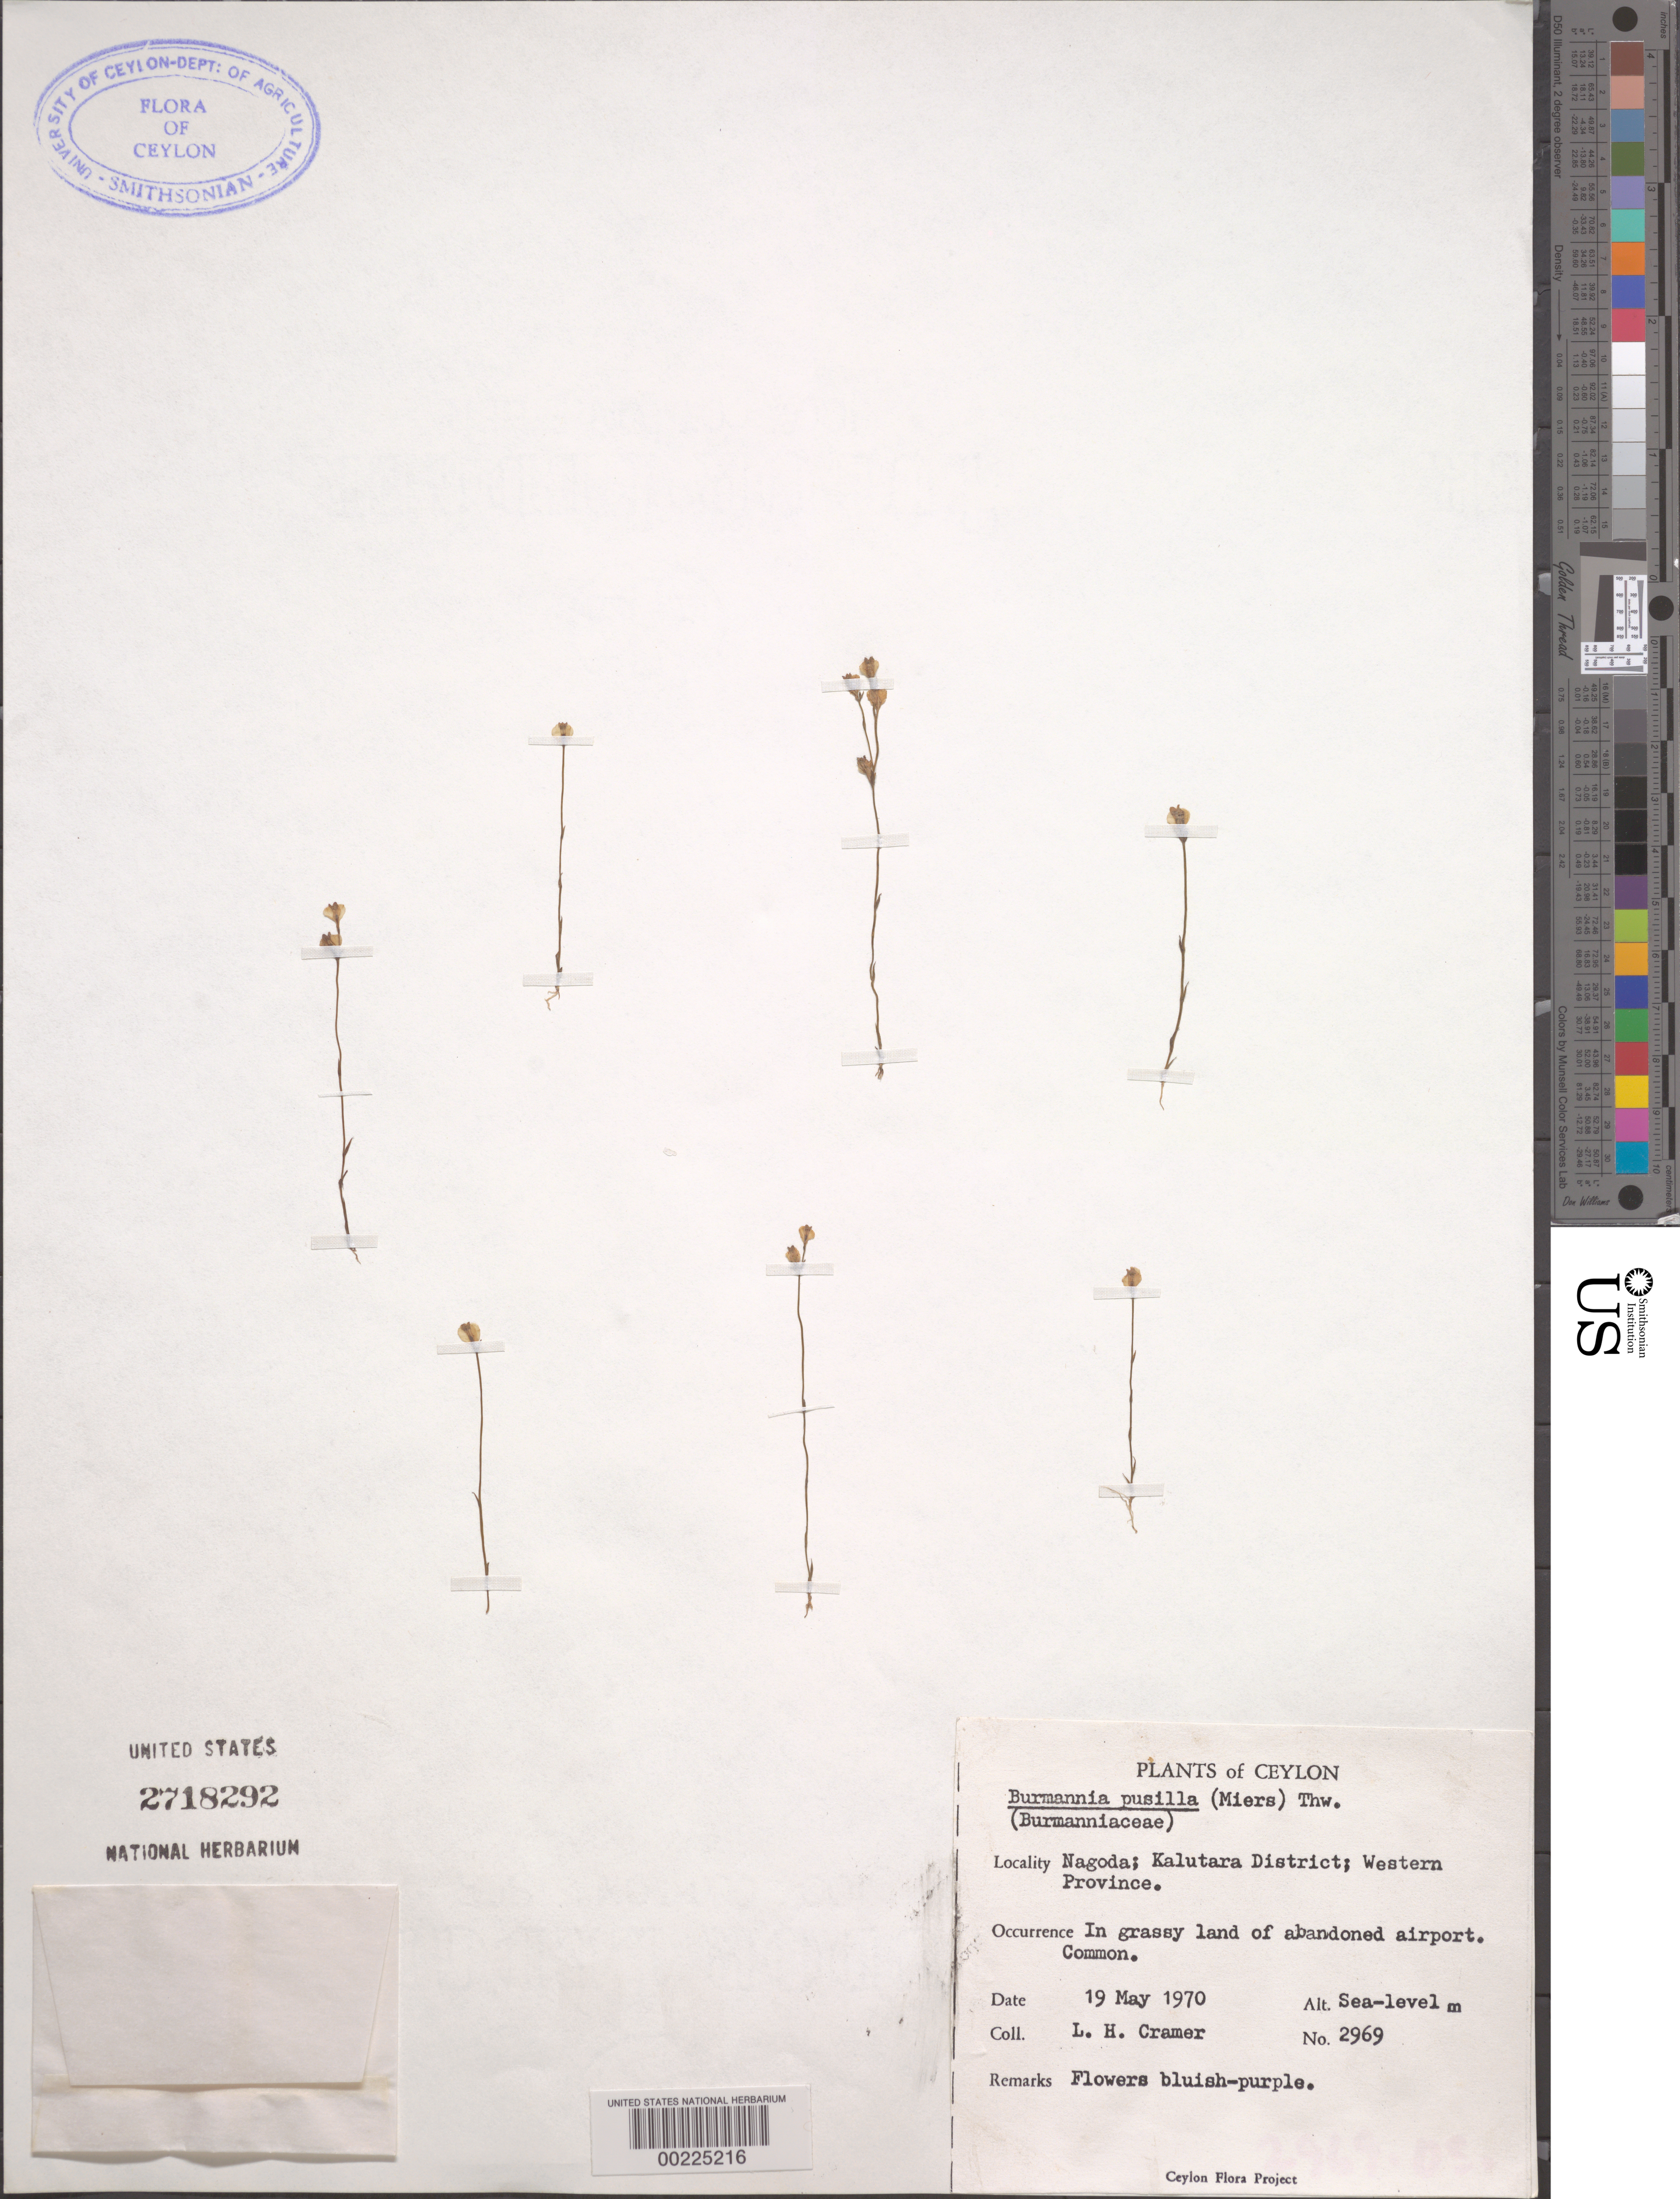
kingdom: Plantae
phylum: Tracheophyta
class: Liliopsida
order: Dioscoreales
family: Burmanniaceae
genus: Burmannia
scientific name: Burmannia pusilla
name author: Thwaites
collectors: L. H. Cramer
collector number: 2969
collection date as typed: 19 May 1970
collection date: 1970-05-19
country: Sri Lanka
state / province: Western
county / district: Kalutara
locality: Nagoda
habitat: In grassy land of abondoned airport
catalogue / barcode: US 2715292